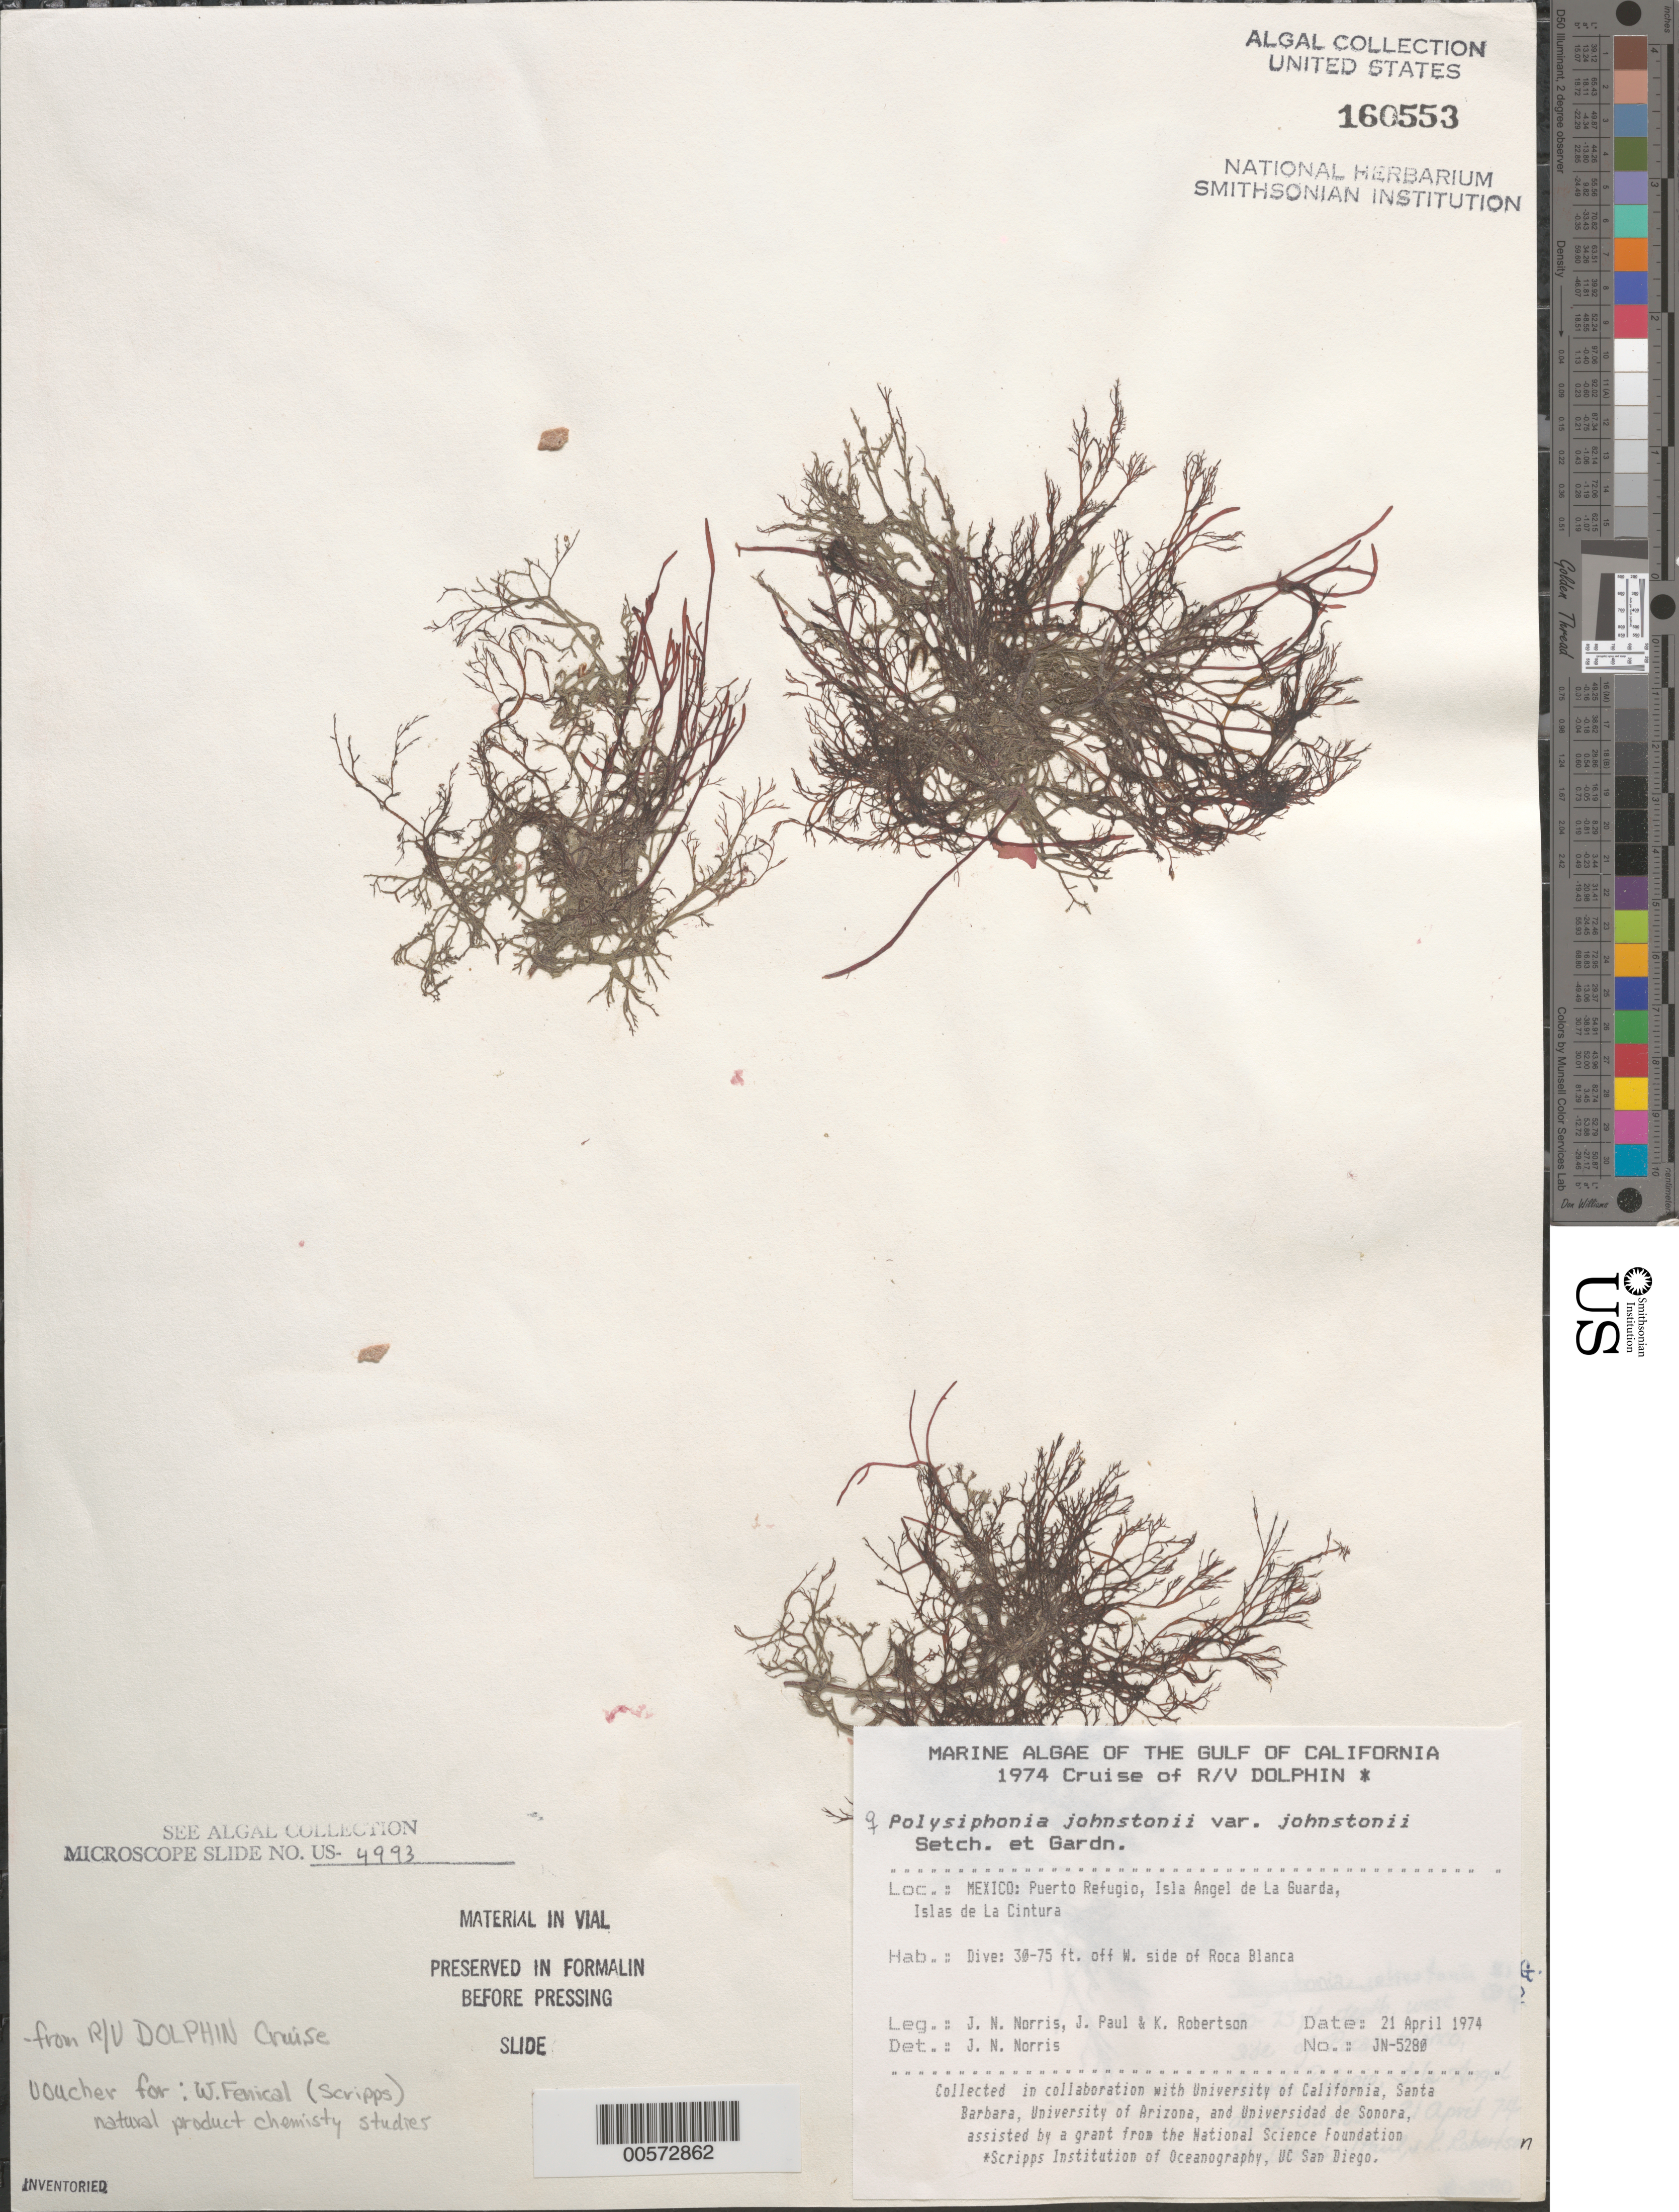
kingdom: Plantae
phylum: Rhodophyta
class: Florideophyceae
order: Ceramiales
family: Rhodomelaceae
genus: Melanothamnus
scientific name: Melanothamnus johnstonii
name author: (Setchell & N.L. Gardner) Diaz-Tapia & Maggs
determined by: Algae name updating Project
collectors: J. N. Norris, J. Paul & K. Robertson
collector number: JN-5280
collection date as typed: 21 Apr 1974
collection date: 1974-04-21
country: Mexico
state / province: Baja California Norte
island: Isla Angel de la Guarda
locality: Roca Blanca, Puerto Refugio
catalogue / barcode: US 160553